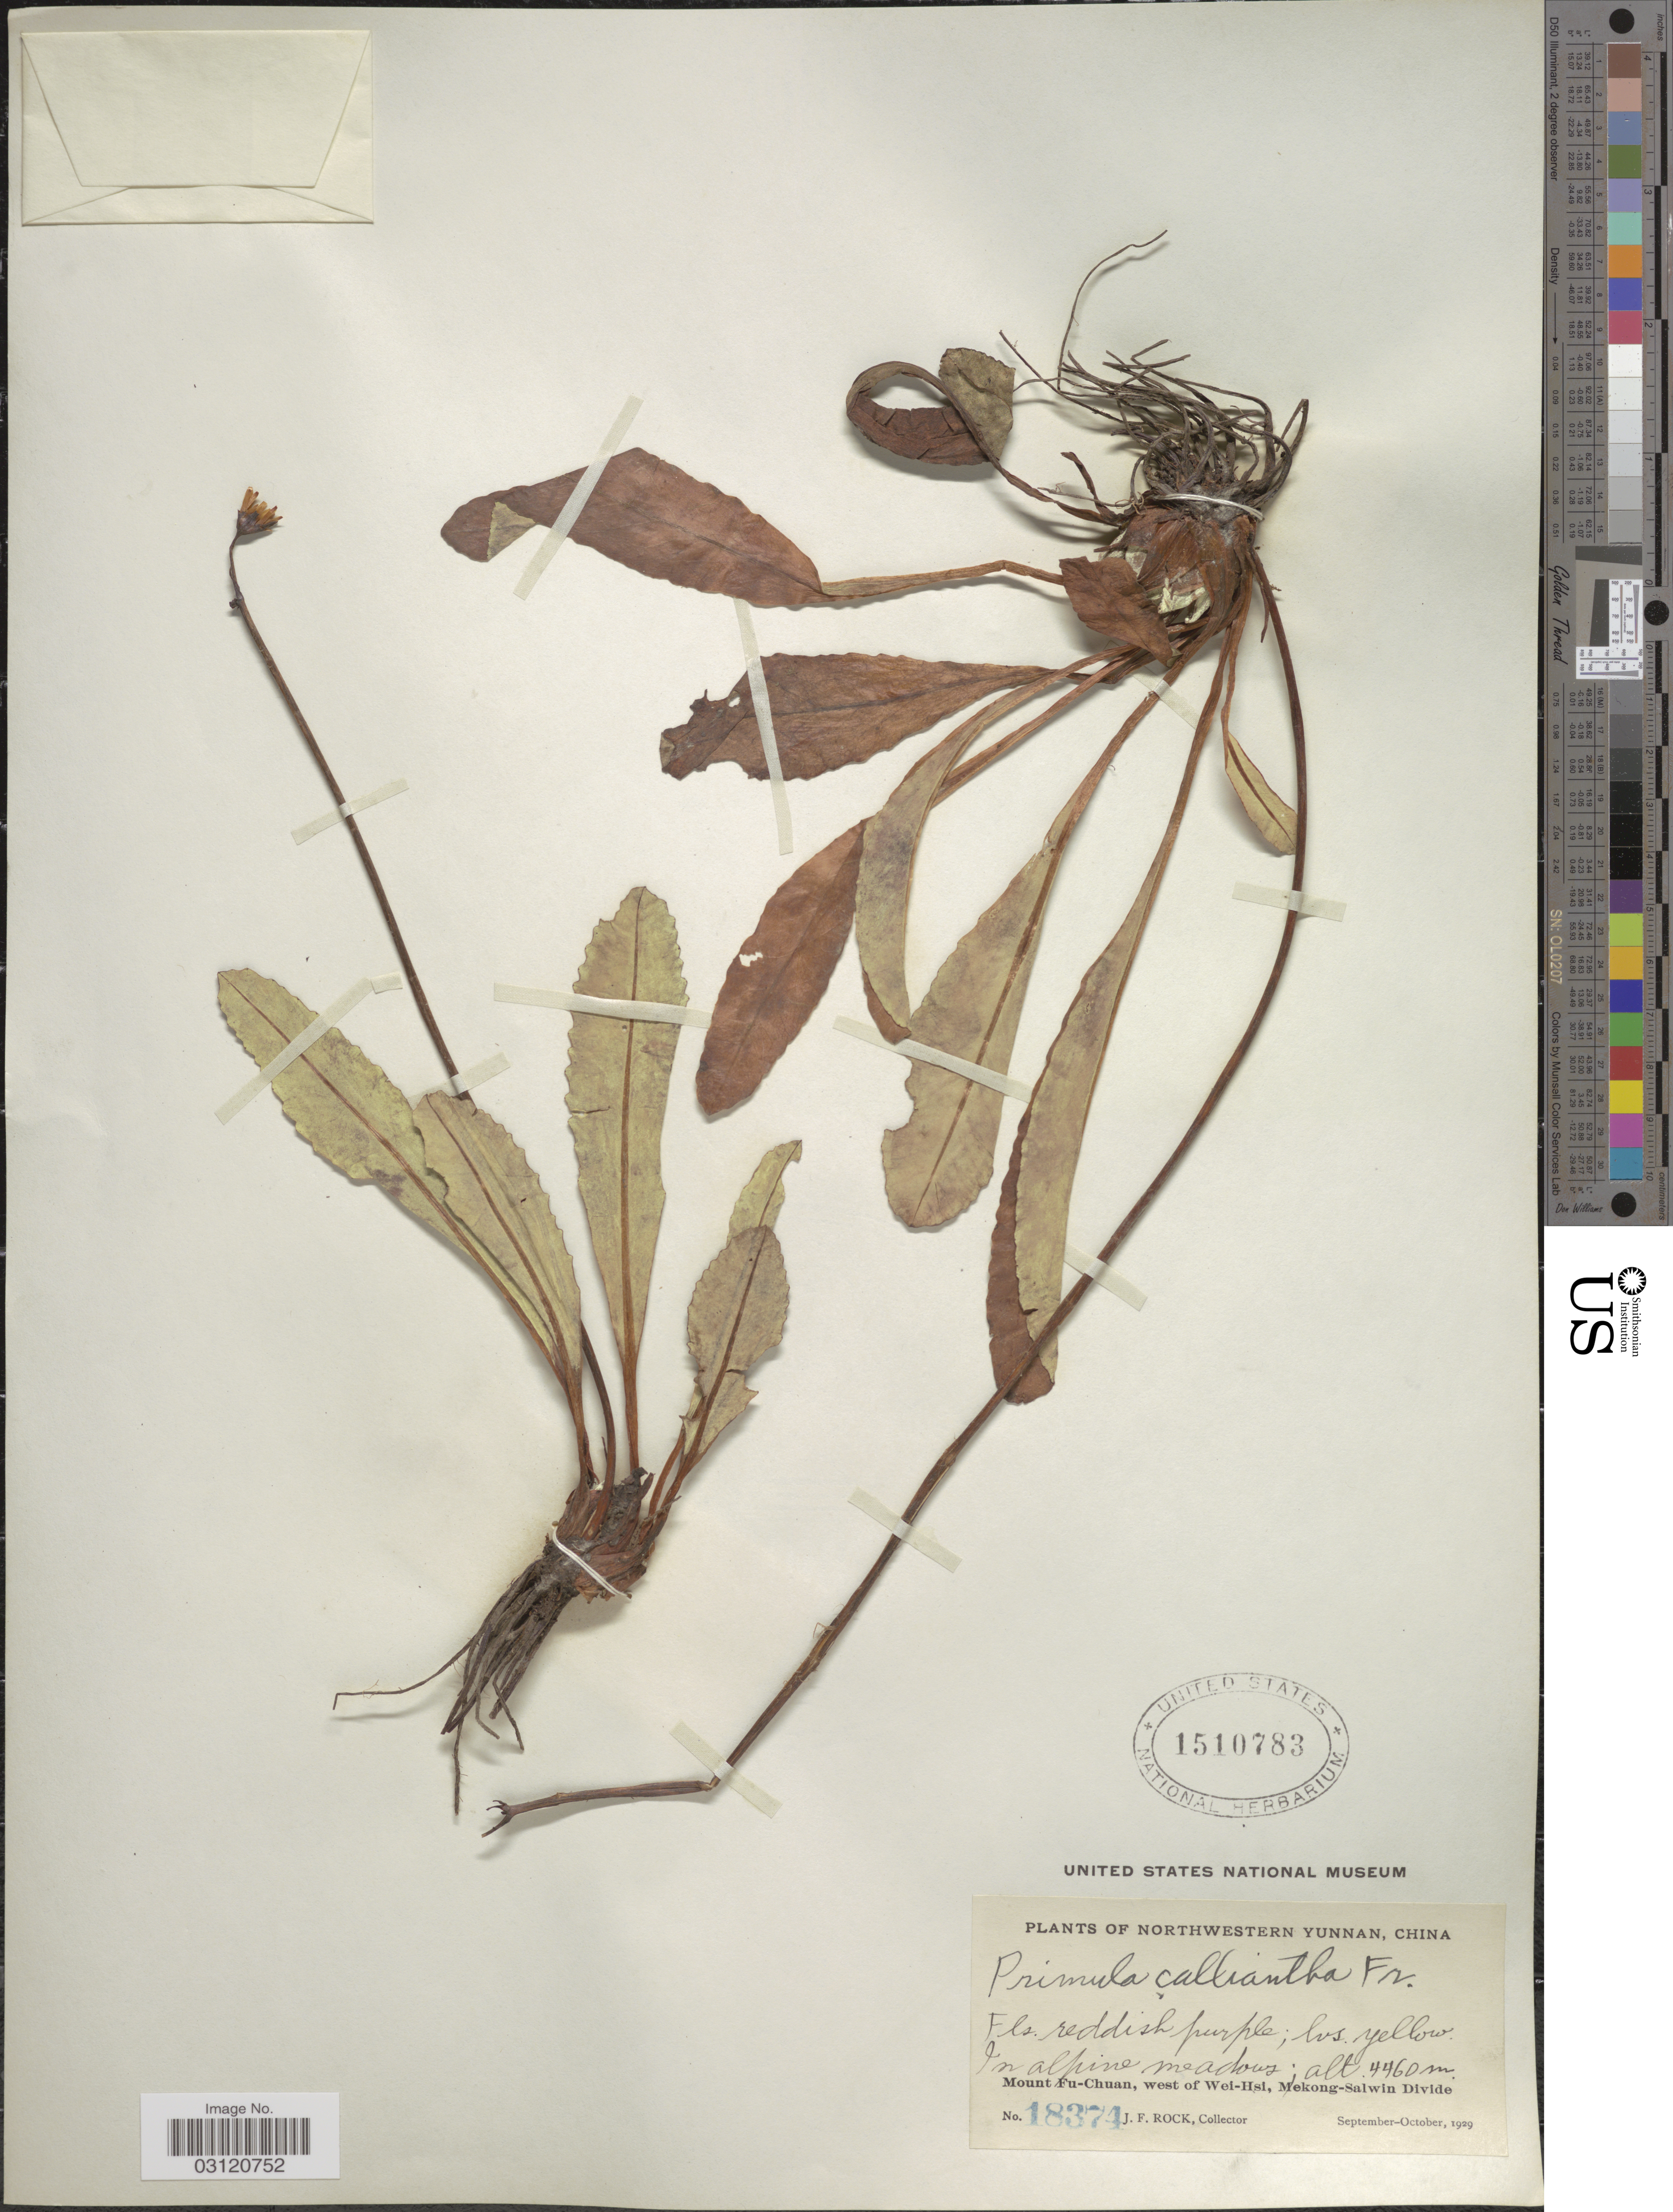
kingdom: Plantae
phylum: Tracheophyta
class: Magnoliopsida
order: Ericales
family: Primulaceae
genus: Primula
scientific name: Primula calliantha subsp. bryophila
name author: (Balf. f. & Farrer) W.W. Sm. & Forrest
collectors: J. Rock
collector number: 18374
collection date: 1929-09/1929-10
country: China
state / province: Yunnan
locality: Northwestern Yunnan. Mount Fu-Chuan, west of Wei-Hsi, Mekong-Salwin Divide.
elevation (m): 4460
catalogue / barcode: US 1510783